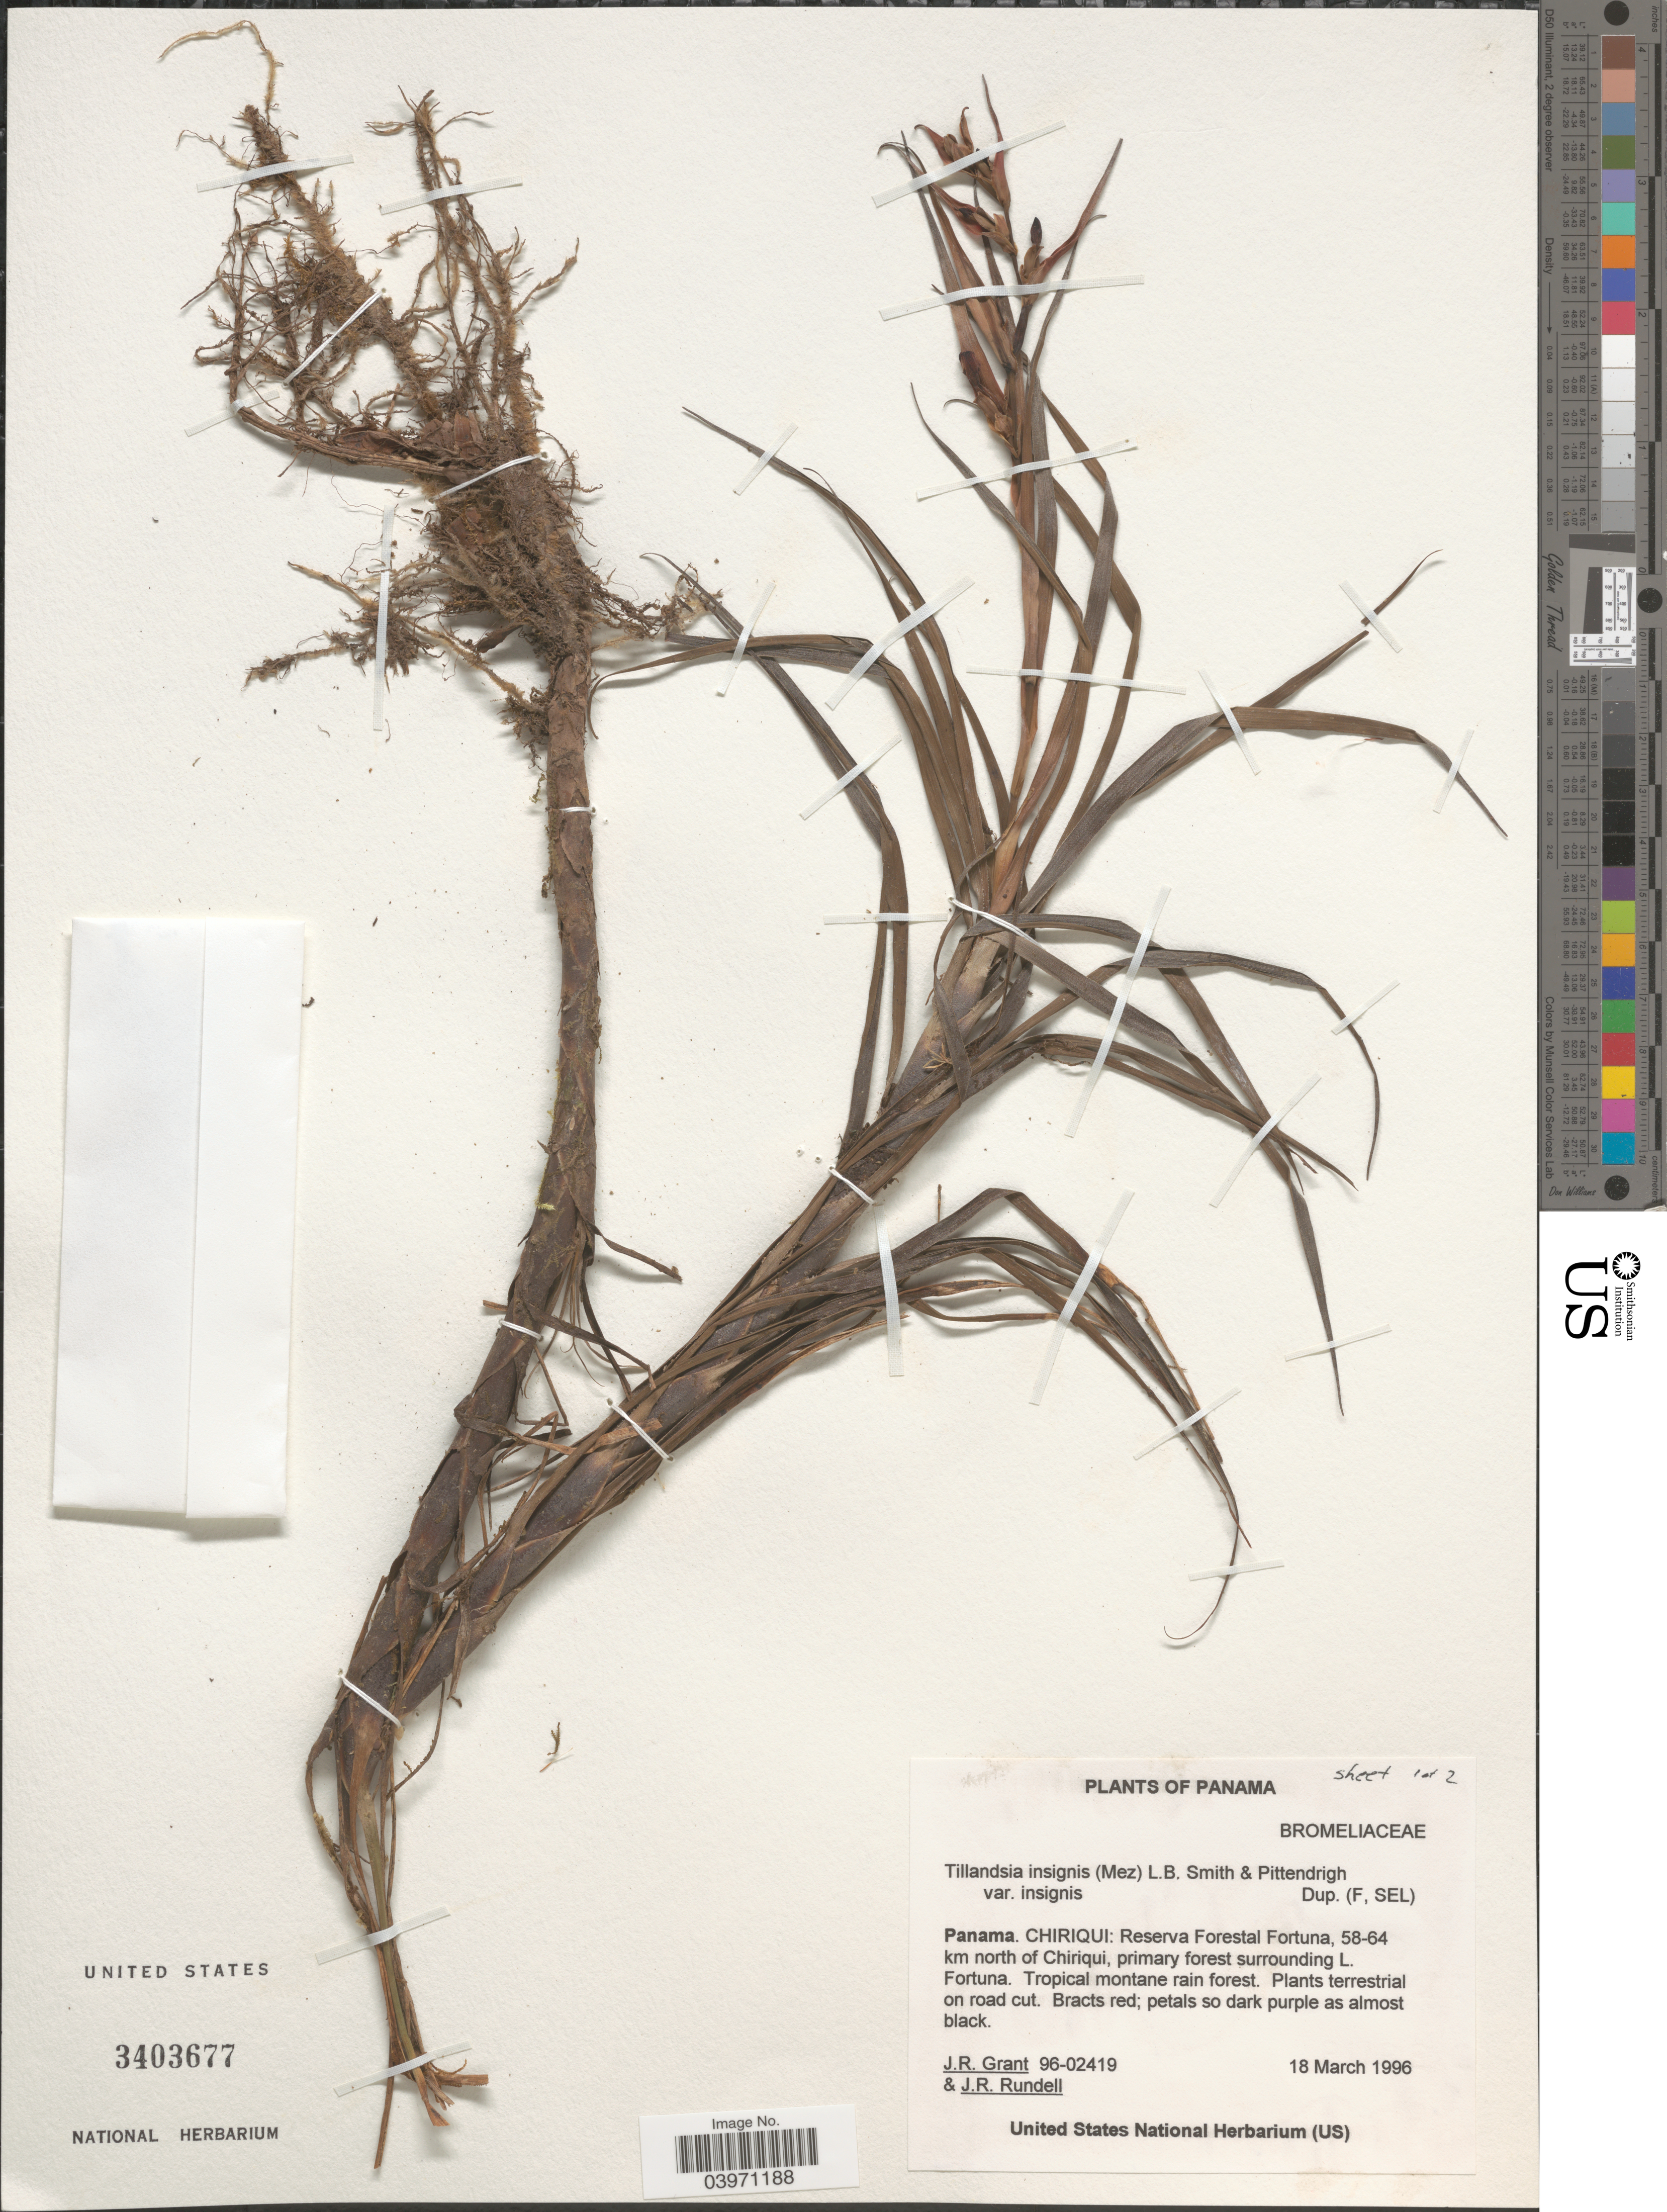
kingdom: Plantae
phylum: Tracheophyta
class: Liliopsida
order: Poales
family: Bromeliaceae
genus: Tillandsia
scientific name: Tillandsia insignis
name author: (Mez) L.B. Sm. & Pittendr.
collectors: J. Grant & J. R. Rundell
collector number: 96-02419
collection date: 1996-03-18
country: Panama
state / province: Chiriqui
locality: Reserva Forestal Fortuna, 58-64 km north of Chiriqui, primary forest surrounding L. Fortuna.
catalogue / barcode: US 3403677